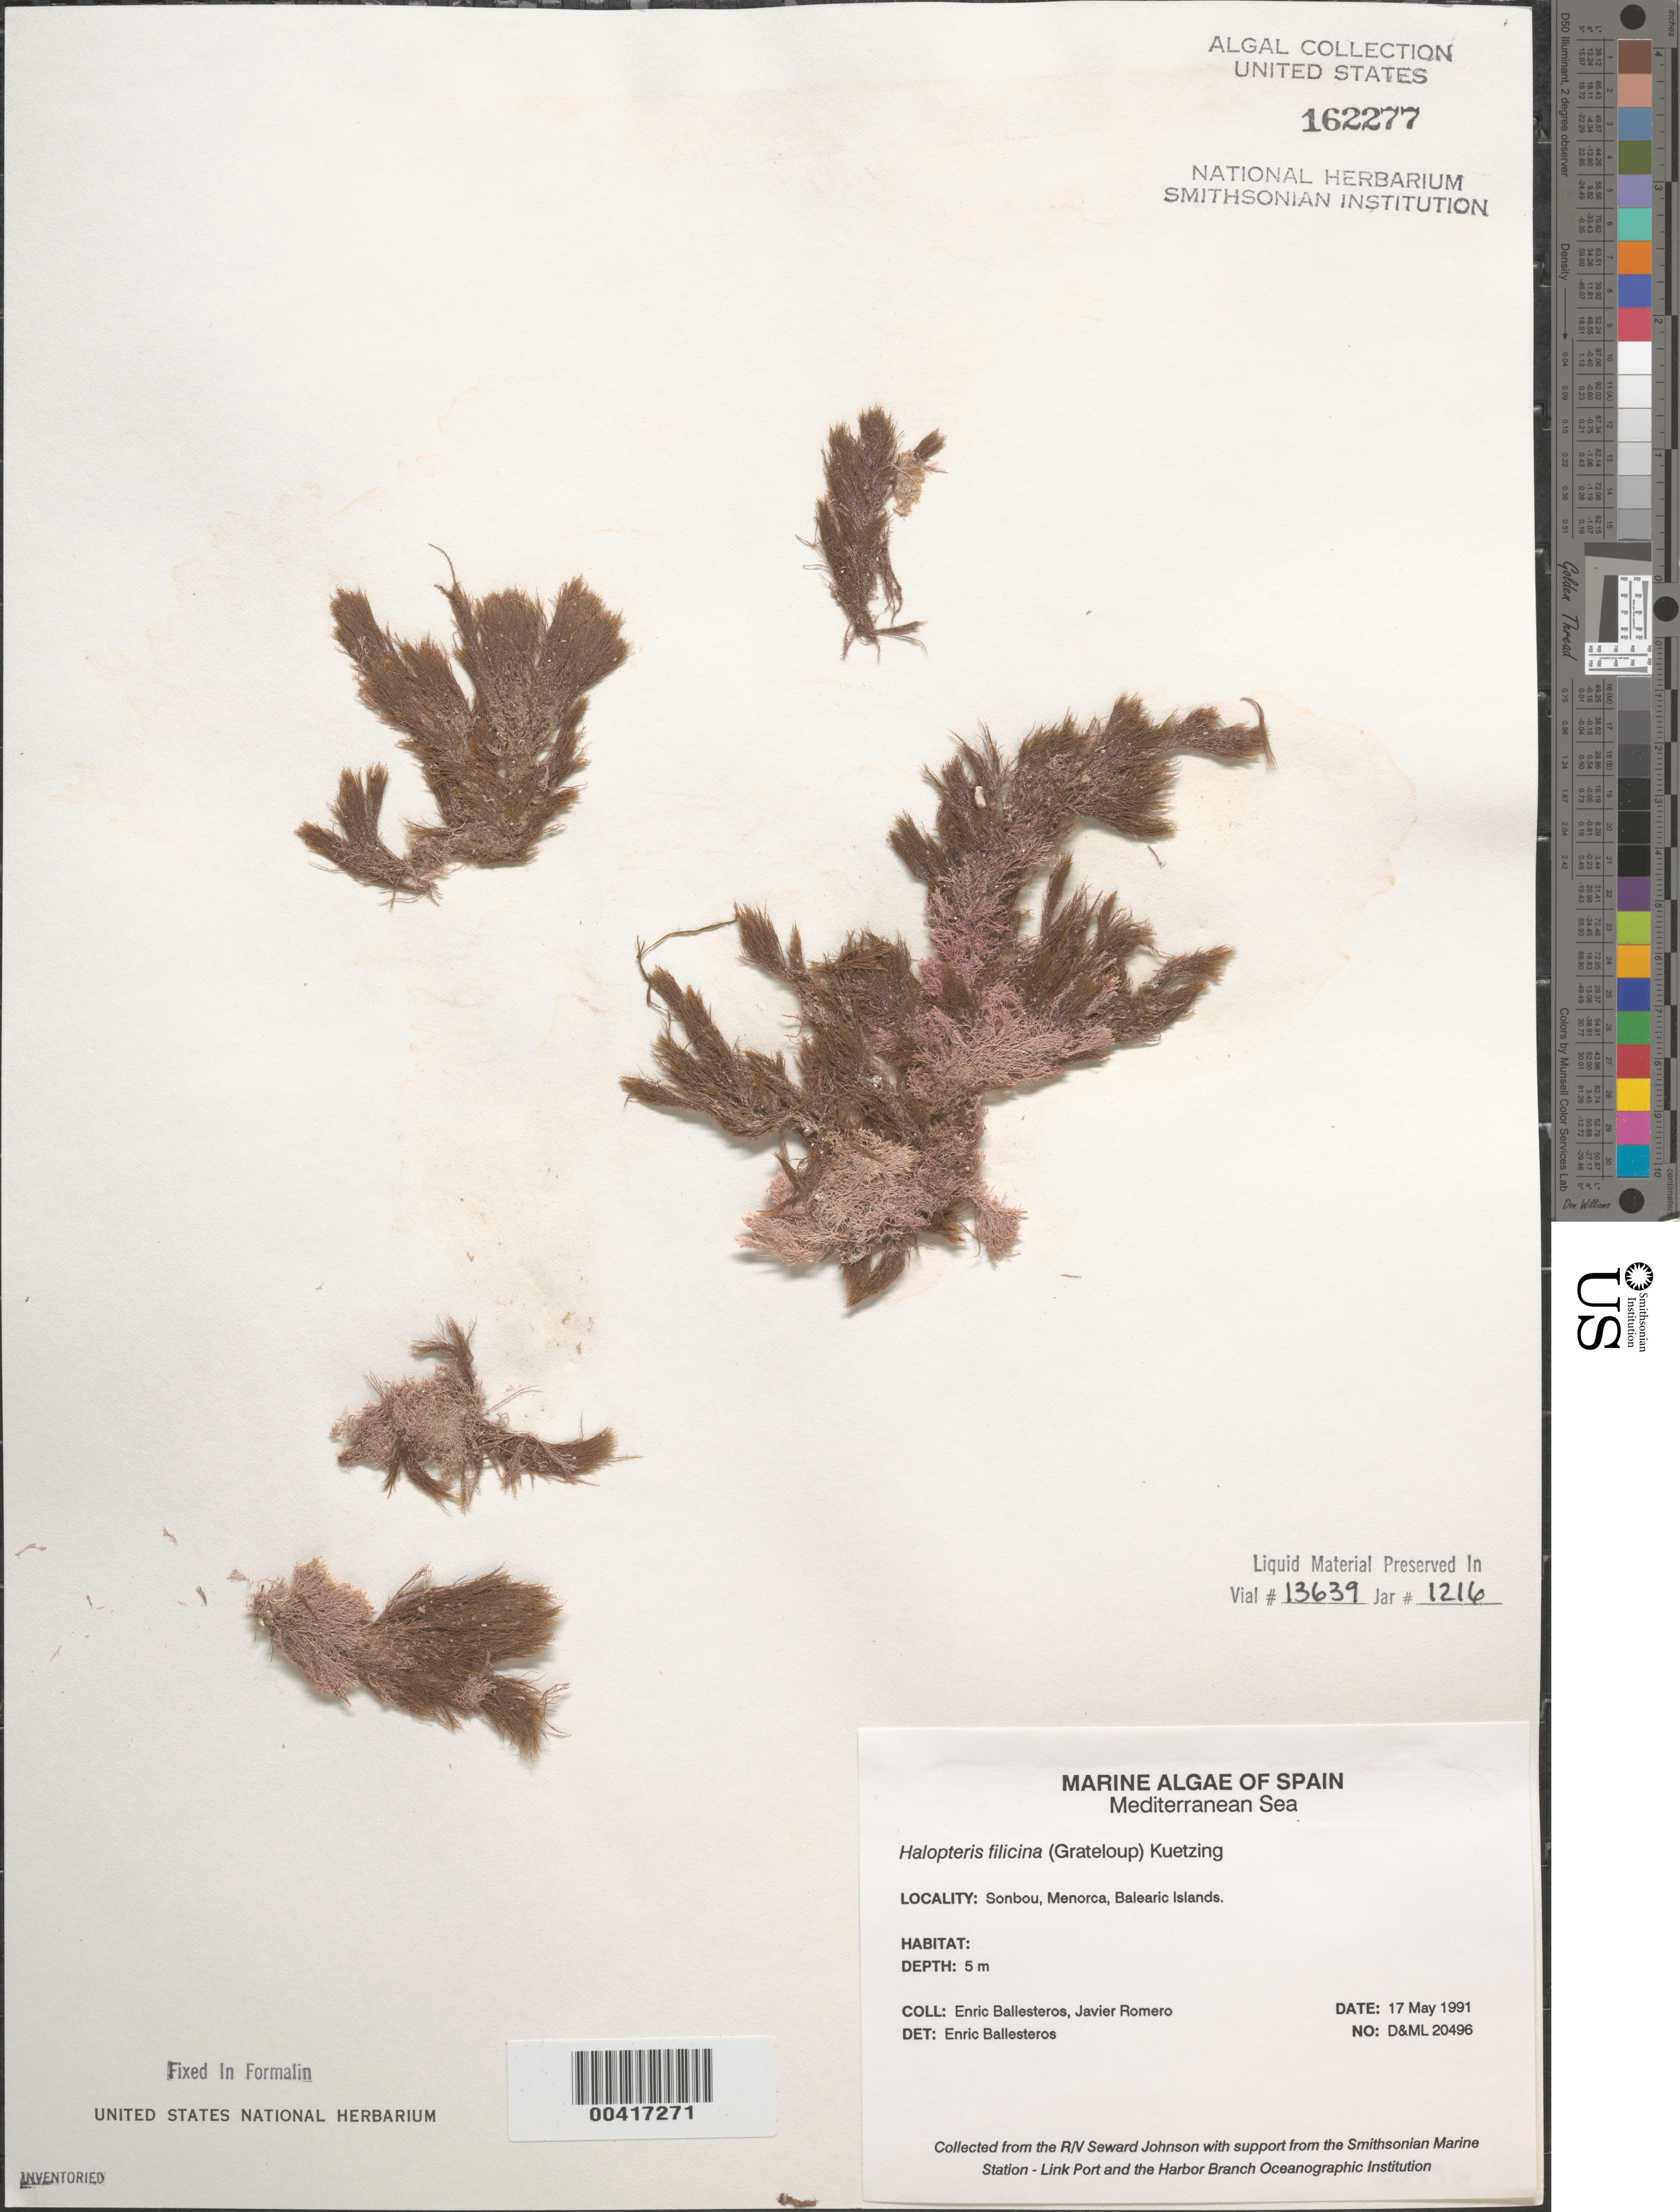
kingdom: Chromista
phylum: Ochrophyta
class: Phaeophyceae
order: Sphacelariales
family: Stypocaulaceae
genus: Halopteris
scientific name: Halopteris filicina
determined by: Ballesteros, E.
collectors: E. Ballesteros & J. Romero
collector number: D&ML 20496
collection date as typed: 17 May 1991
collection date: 1991-05-17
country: Spain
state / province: Islas Baleares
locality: Sonbou, menorca, balearic islands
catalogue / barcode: US 162277